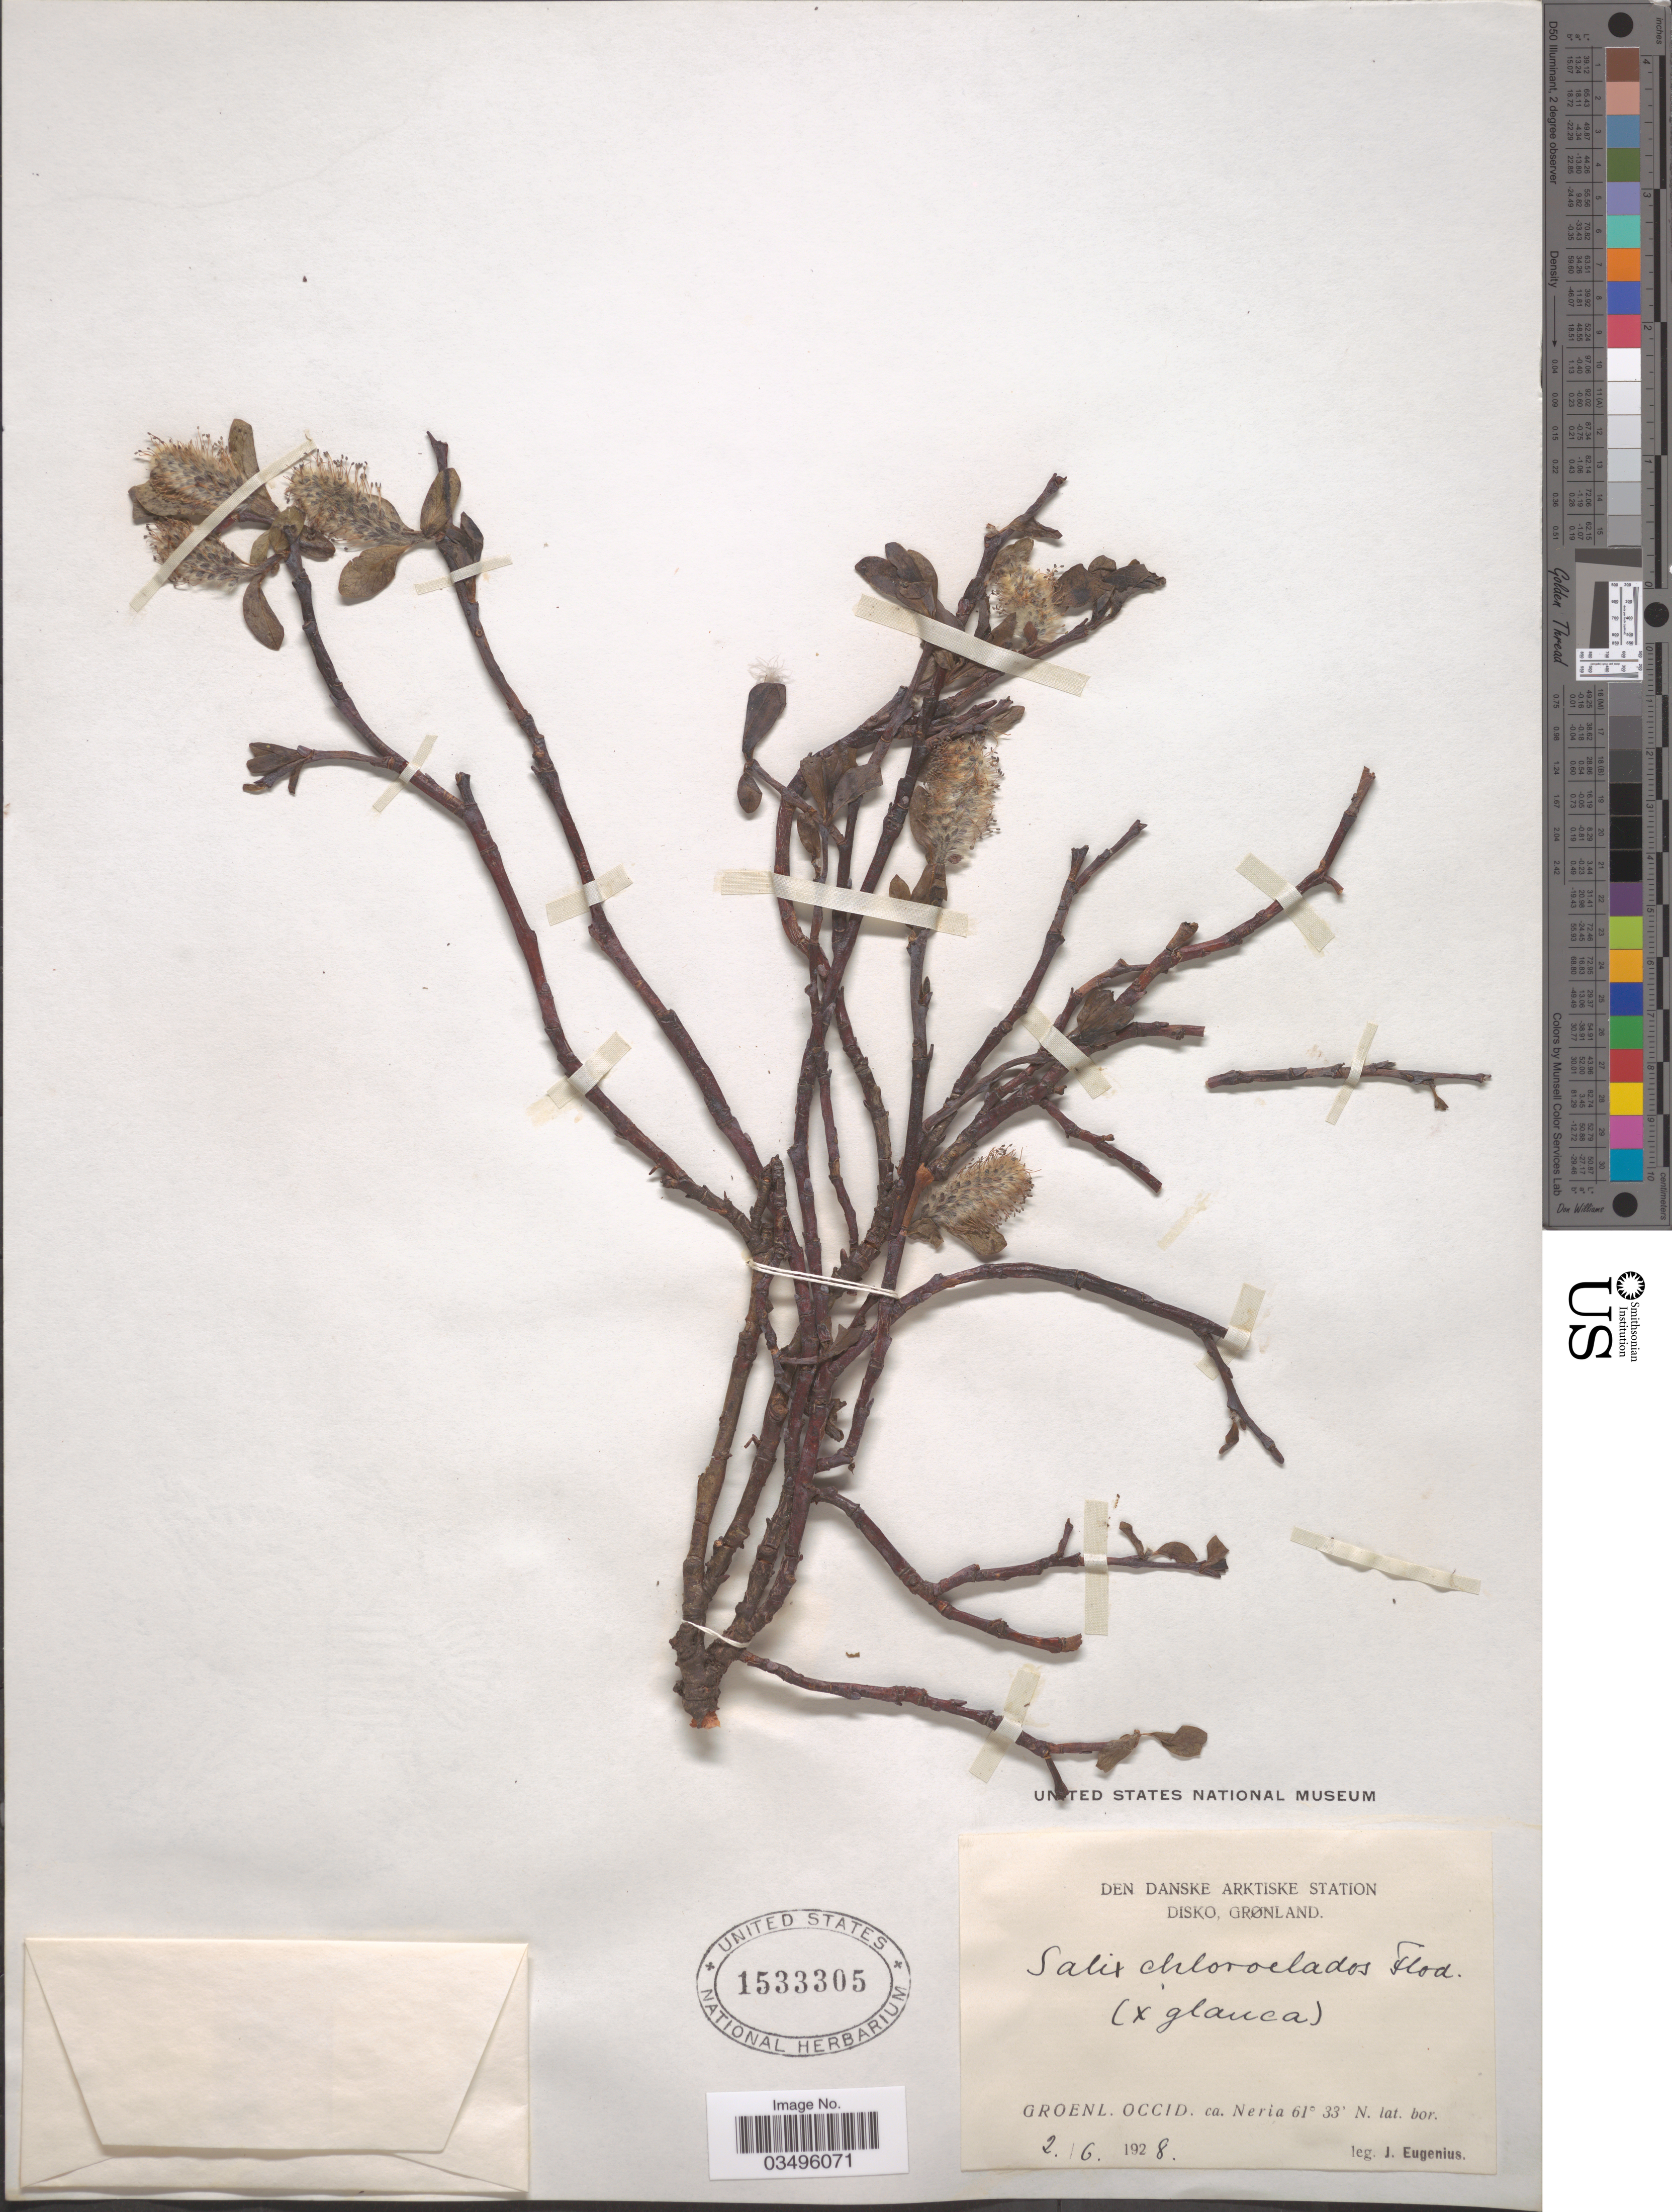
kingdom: Plantae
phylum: Tracheophyta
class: Magnoliopsida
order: Malpighiales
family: Salicaceae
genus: Salix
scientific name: Salix chloroclados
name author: Flod.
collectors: J. Eugenius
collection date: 1928-06-02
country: Greenland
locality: Den Danske Arktiske Station Disko, Grønland. Groenl. Occid. ca. Neria.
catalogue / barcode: US 1533305